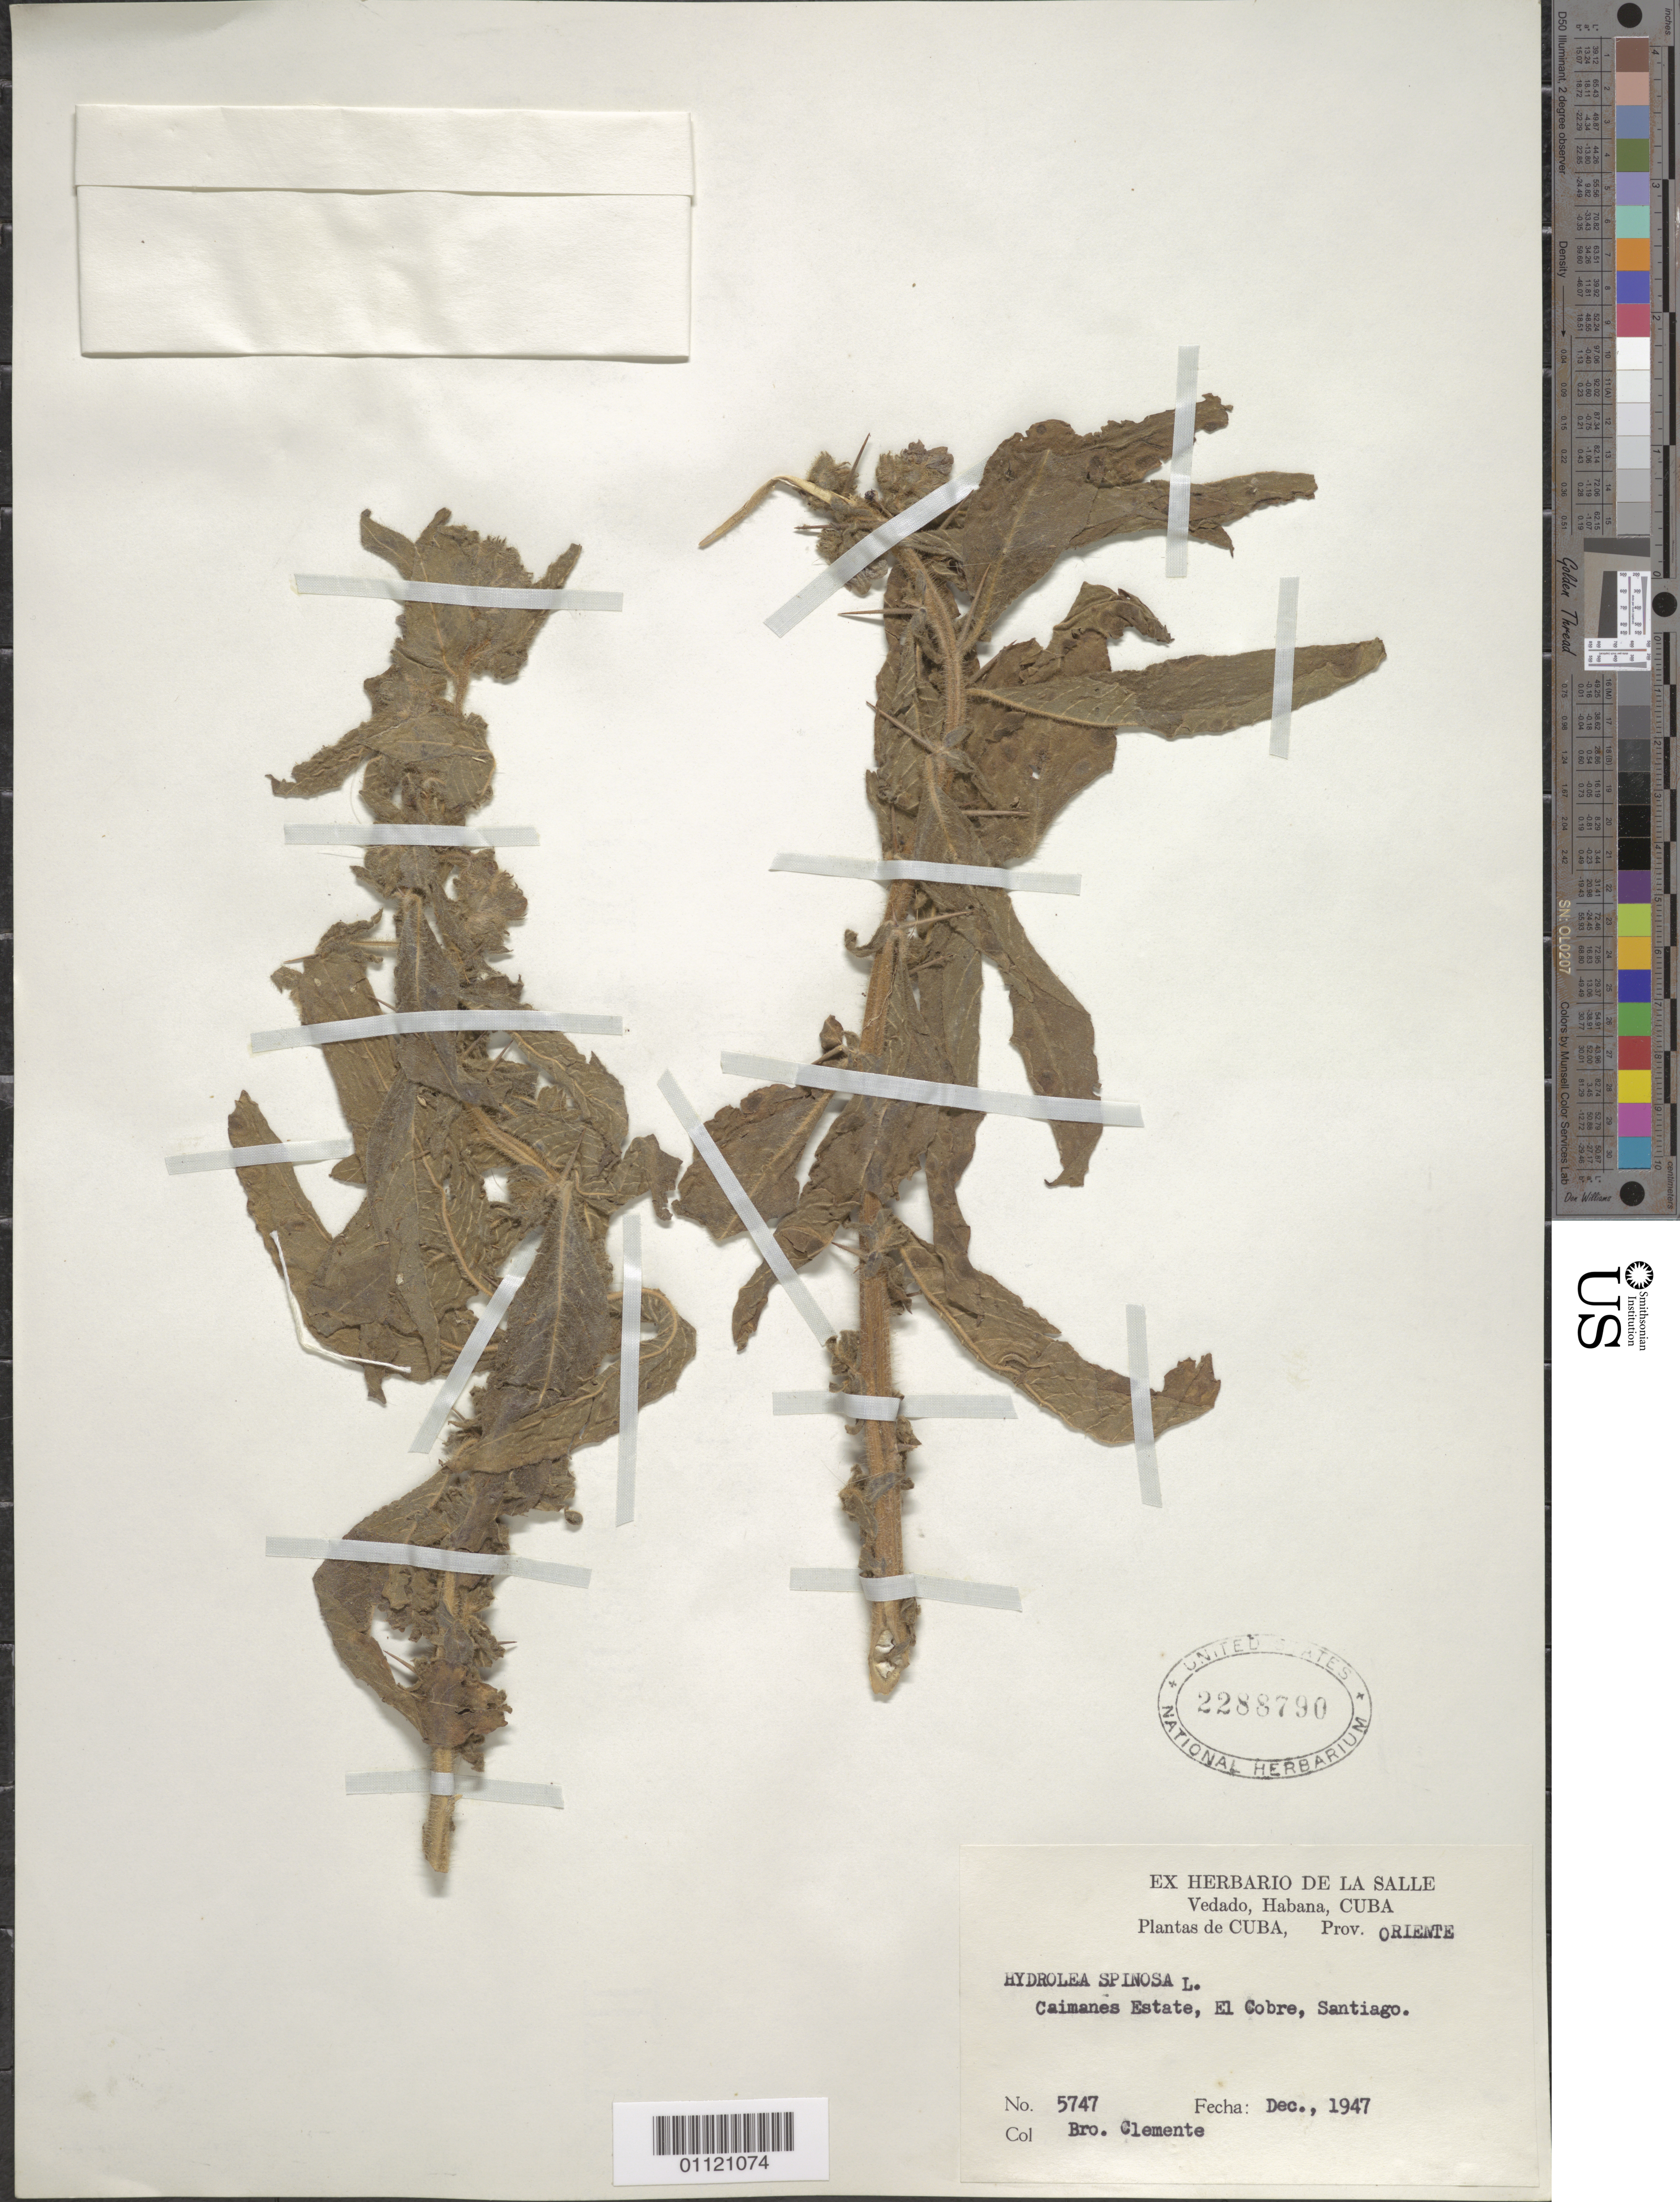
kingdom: Plantae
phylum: Tracheophyta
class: Magnoliopsida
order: Solanales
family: Hydroleaceae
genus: Hydrolea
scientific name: Hydrolea spinosa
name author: L.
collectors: B. Clement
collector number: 5747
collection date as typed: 01 Dec 1947 to 31 Dec 1947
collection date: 1947-12-01/1947-12-31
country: Cuba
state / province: Santiago de Cuba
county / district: El Cobre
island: Cuba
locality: Caimanes Estate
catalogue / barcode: US 2288790